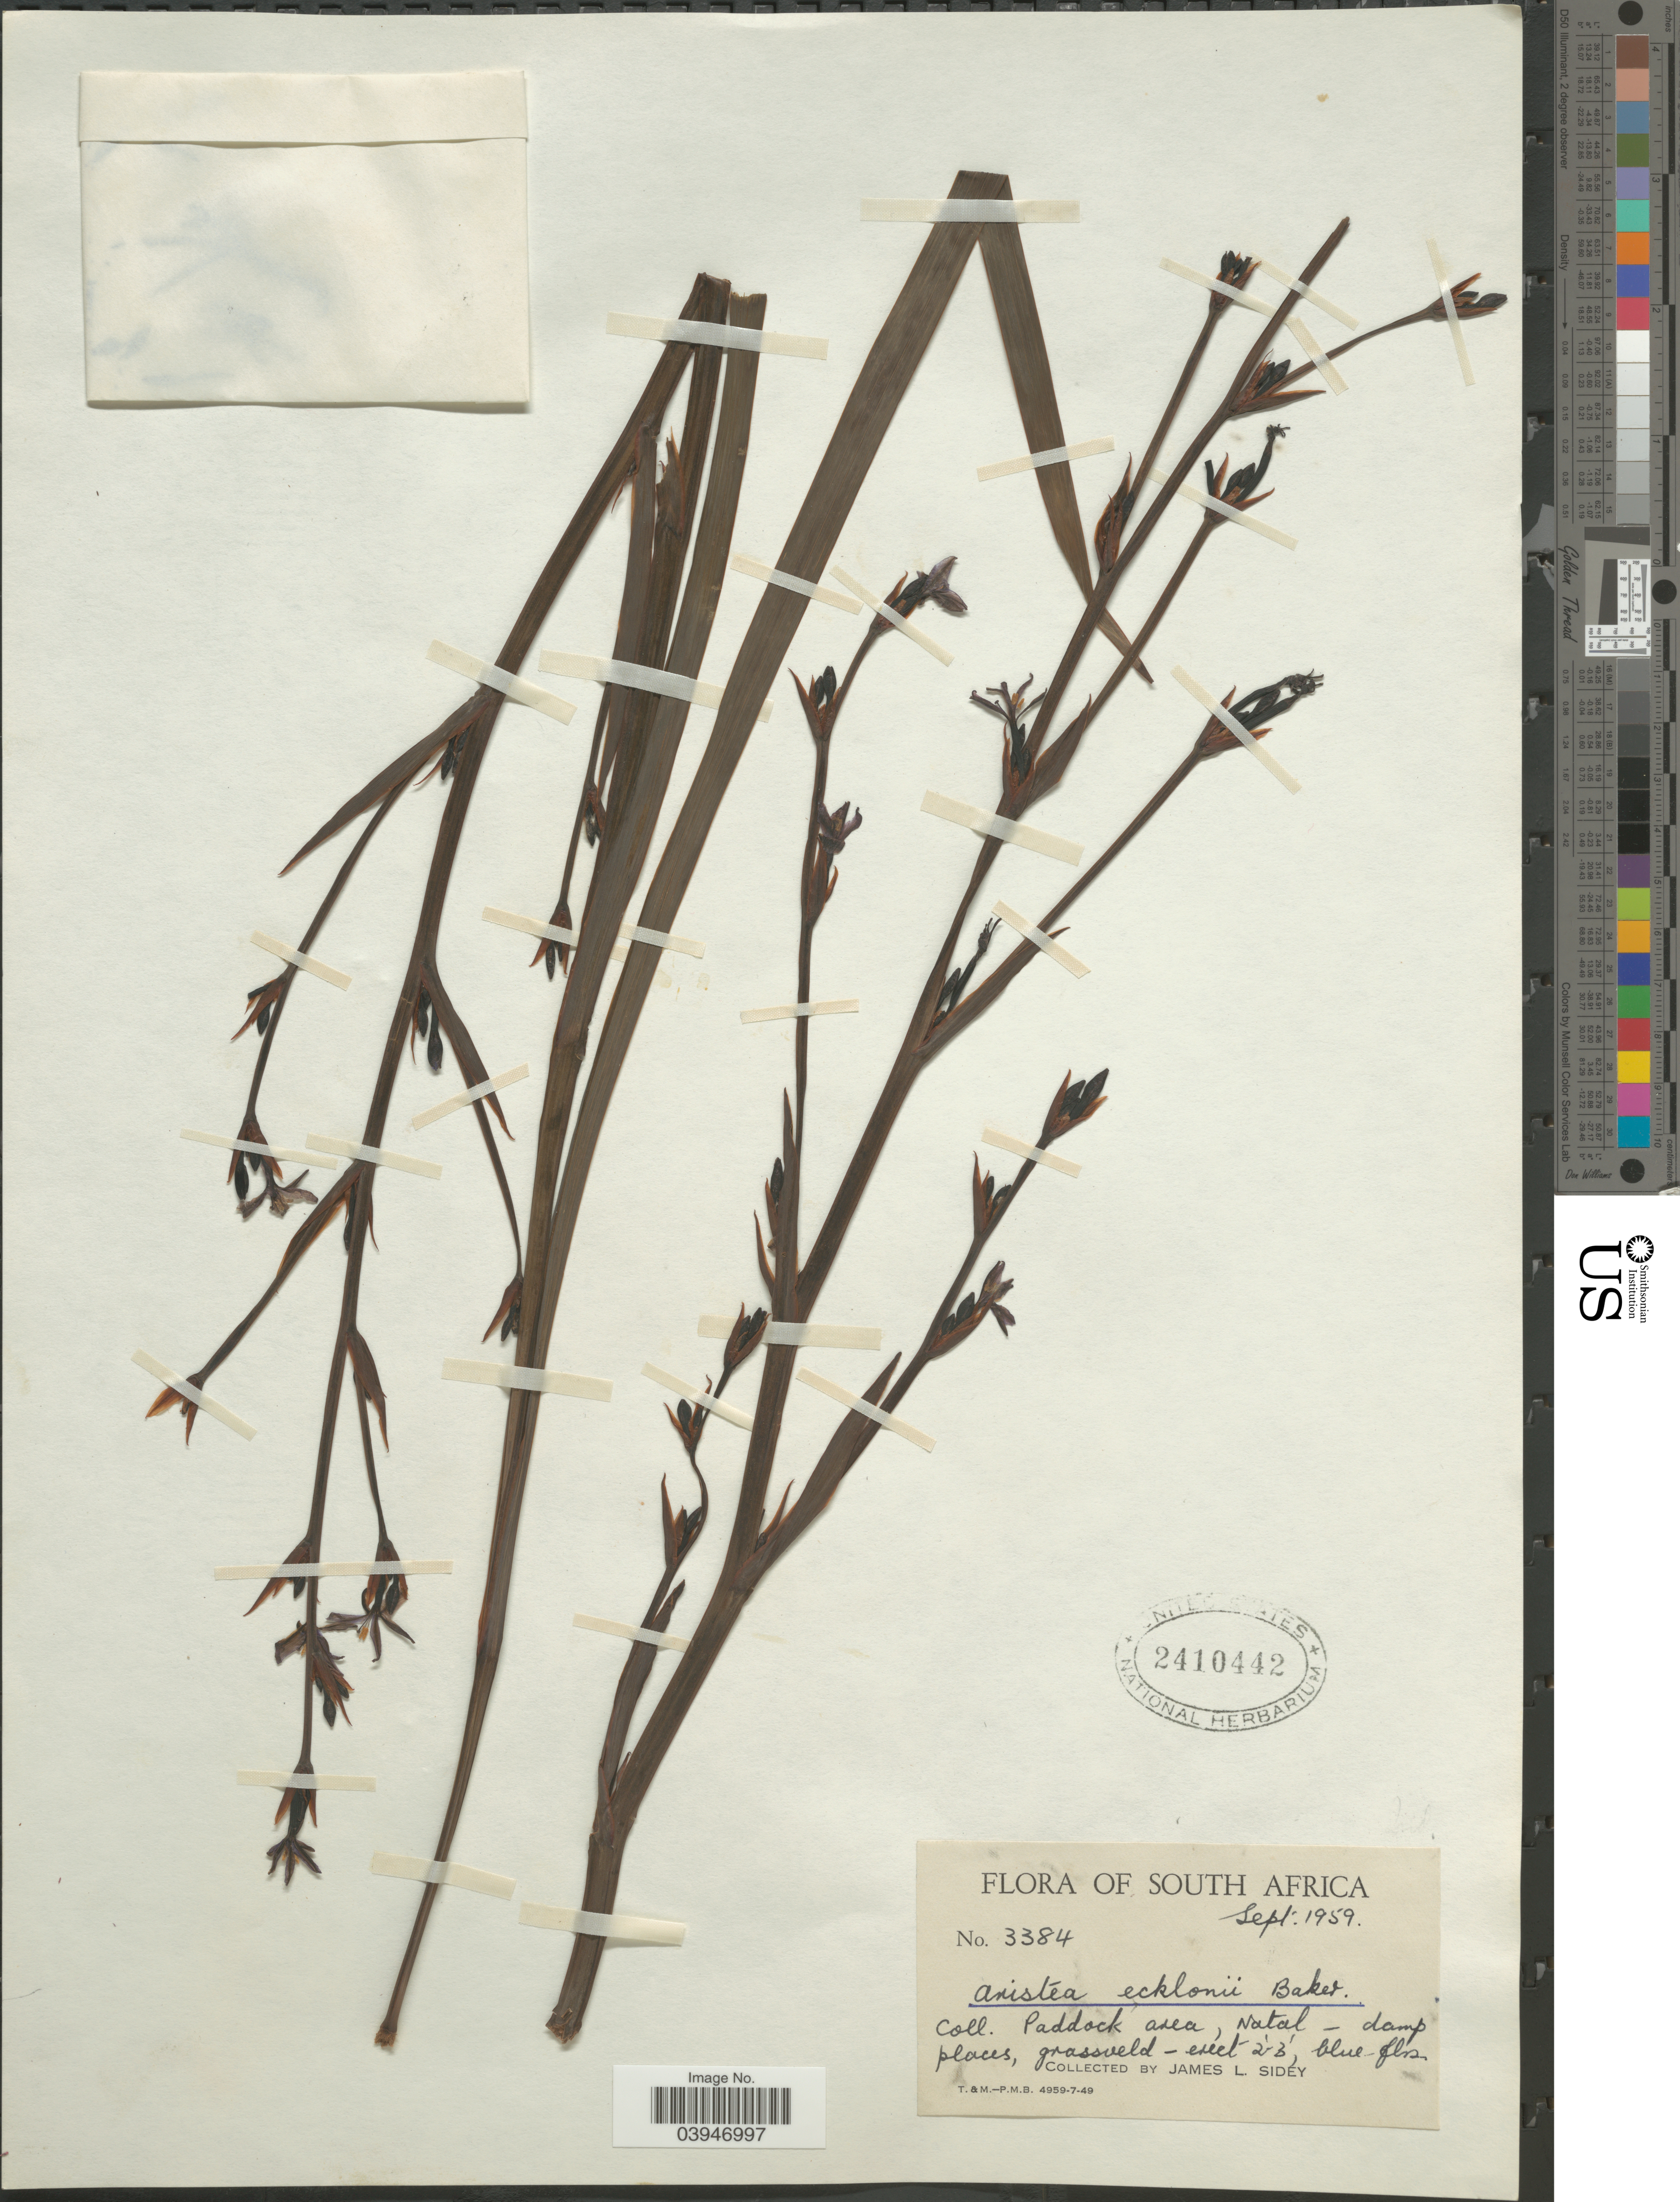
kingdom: Plantae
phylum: Tracheophyta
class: Liliopsida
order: Asparagales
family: Iridaceae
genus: Aristea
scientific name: Aristea ecklonii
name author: Baker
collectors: J. L. Sidey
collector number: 3384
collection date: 1959-09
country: South Africa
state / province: KwaZulu-Natal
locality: Paddock area, Natal.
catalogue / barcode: US 2410442